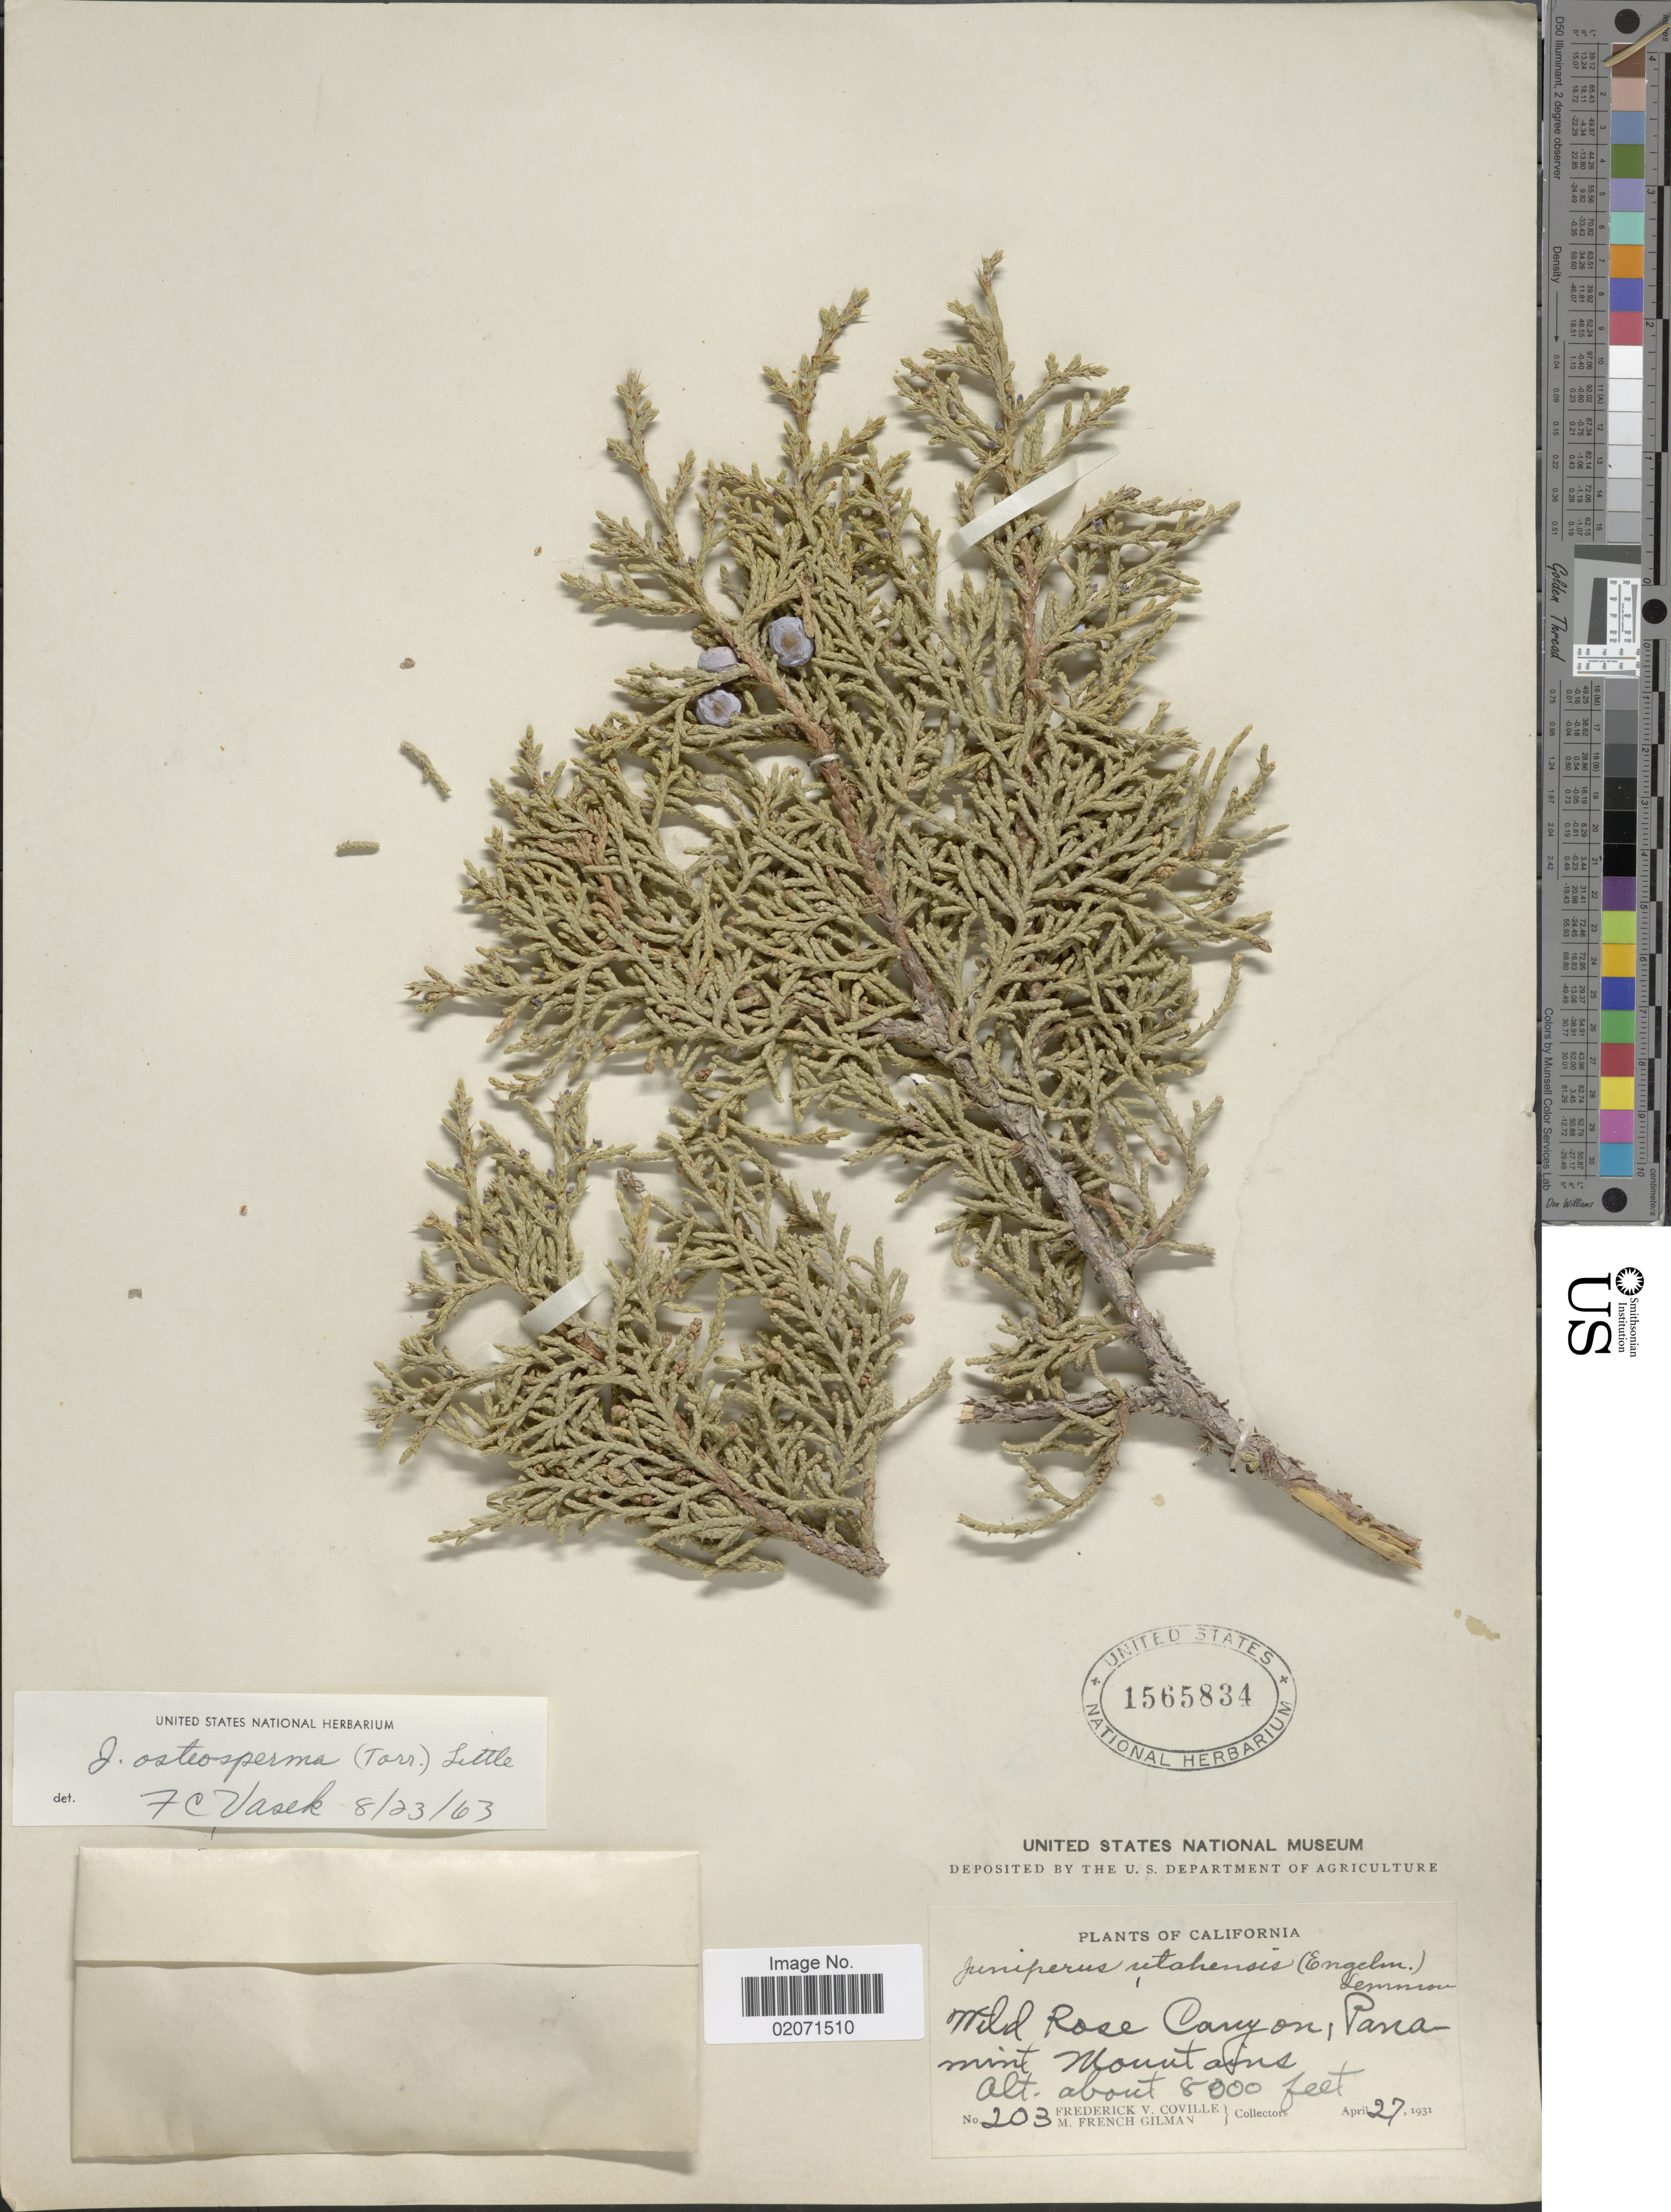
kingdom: Plantae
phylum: Tracheophyta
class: Pinopsida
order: Pinales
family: Cupressaceae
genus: Juniperus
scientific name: Juniperus osteosperma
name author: (Torr.) Little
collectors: F. V. Coville & M. F. Gilman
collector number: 203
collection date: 1931-04-27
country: United States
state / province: California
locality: Wild Rose Canyon, Panamint Mountains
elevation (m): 2438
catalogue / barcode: US 1565834